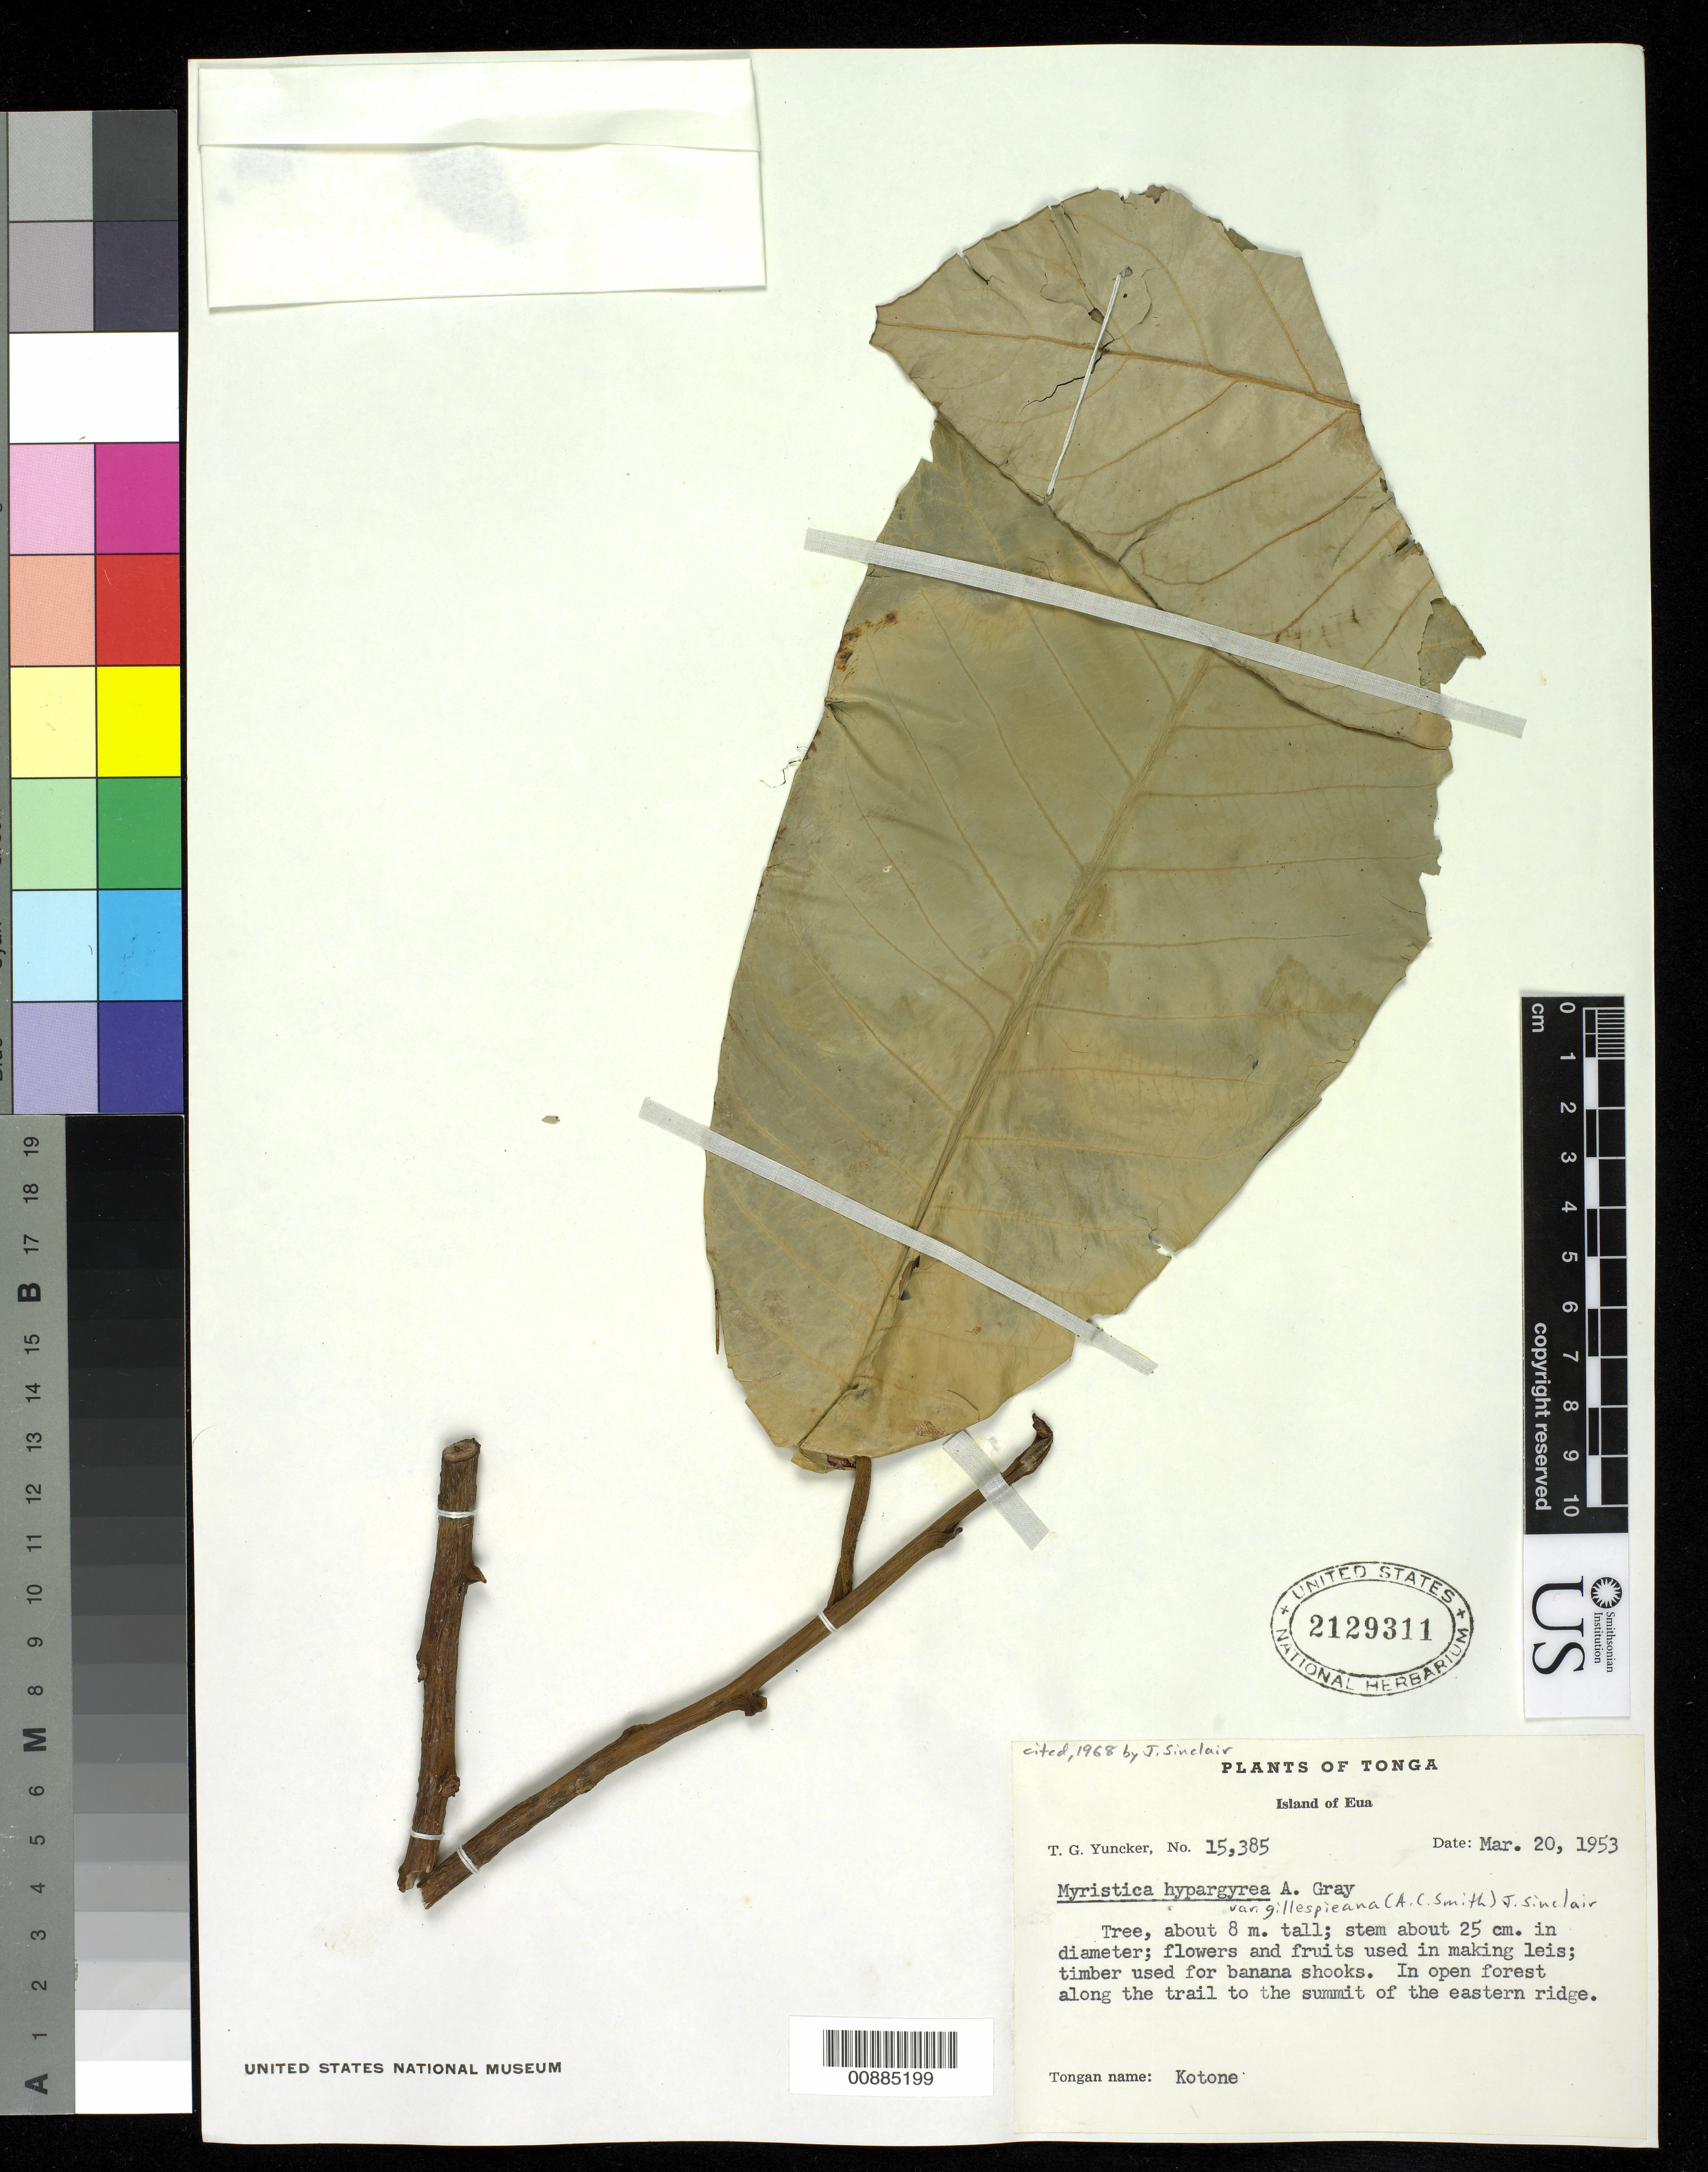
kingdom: Plantae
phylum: Tracheophyta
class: Magnoliopsida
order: Magnoliales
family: Myristicaceae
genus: Myristica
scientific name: Myristica gillespieana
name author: A.C. Sm.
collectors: T. G. Yuncker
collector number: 15385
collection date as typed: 20 Mar 1953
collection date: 1953-03-20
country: Tonga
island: Eua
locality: Along the trail to the summit of the eastern ridge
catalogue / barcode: US 2129311